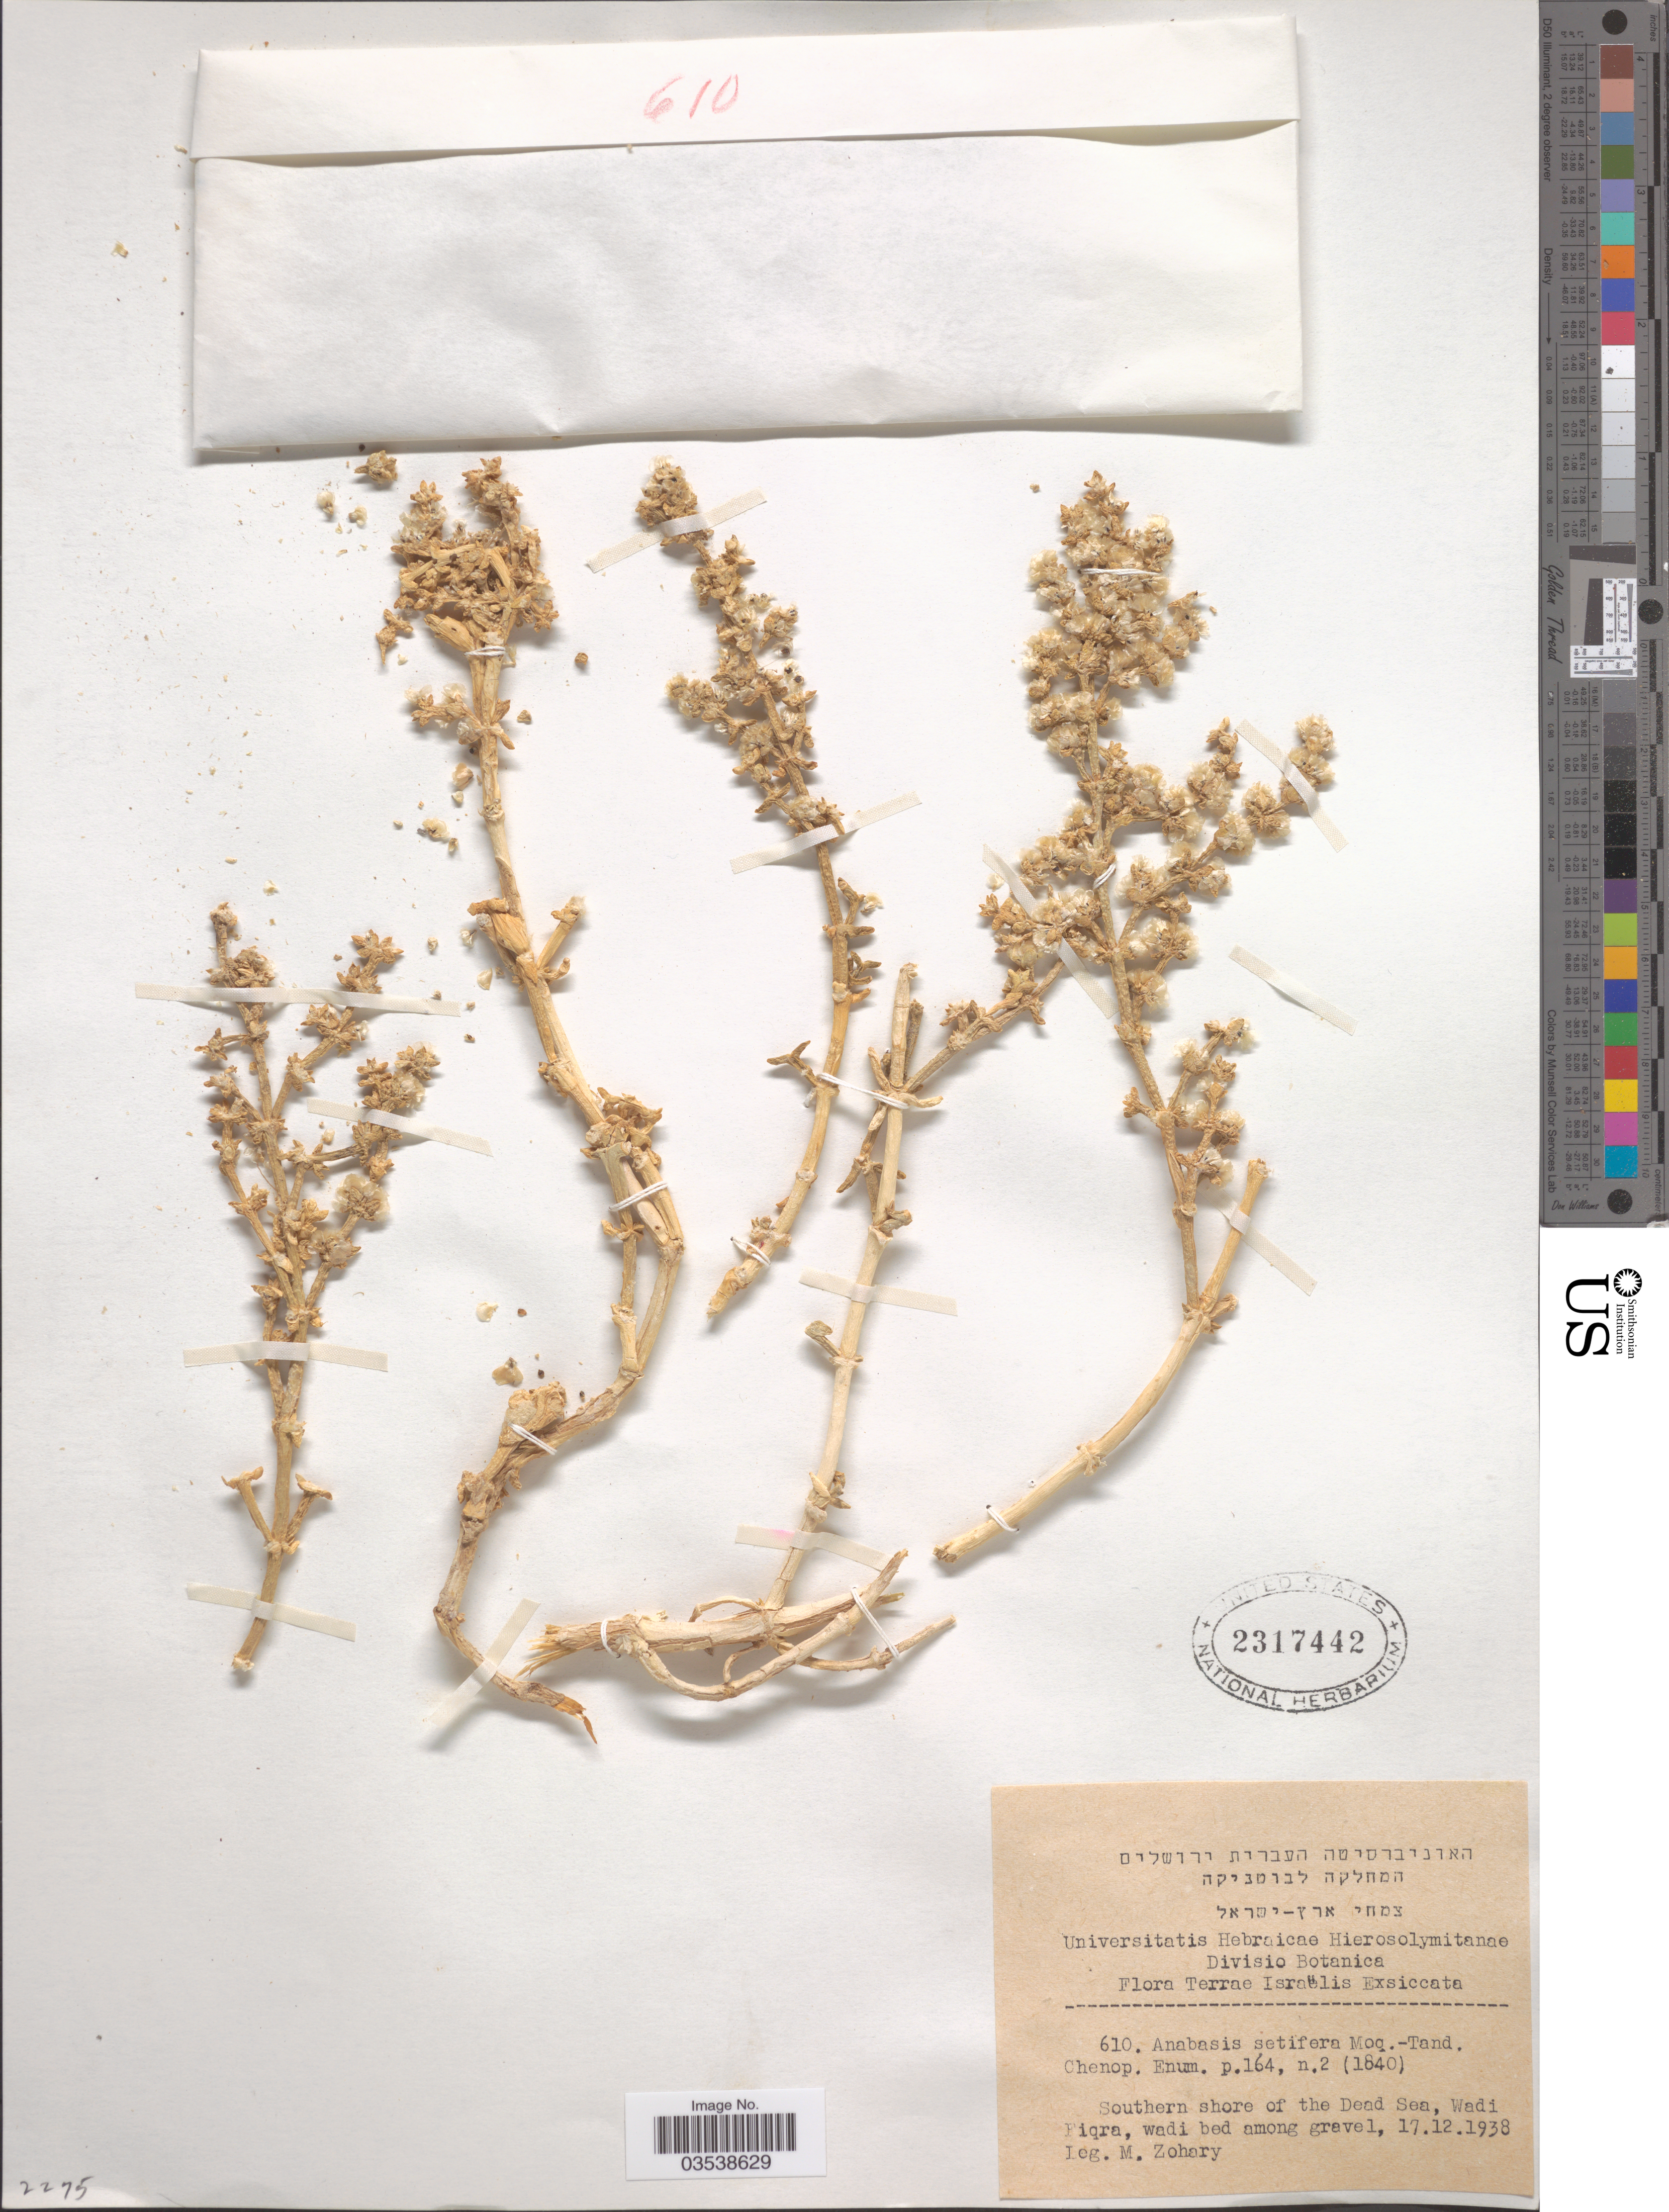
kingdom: Plantae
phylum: Tracheophyta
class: Magnoliopsida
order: Caryophyllales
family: Amaranthaceae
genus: Anabasis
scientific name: Anabasis setifera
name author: Moq.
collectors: M. Zohary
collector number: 610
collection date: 1938-12-17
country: Israel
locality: Southern shore of the Dead Sea, Wadi Fiqra. Terrae Israëlis.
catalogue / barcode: US 2317442